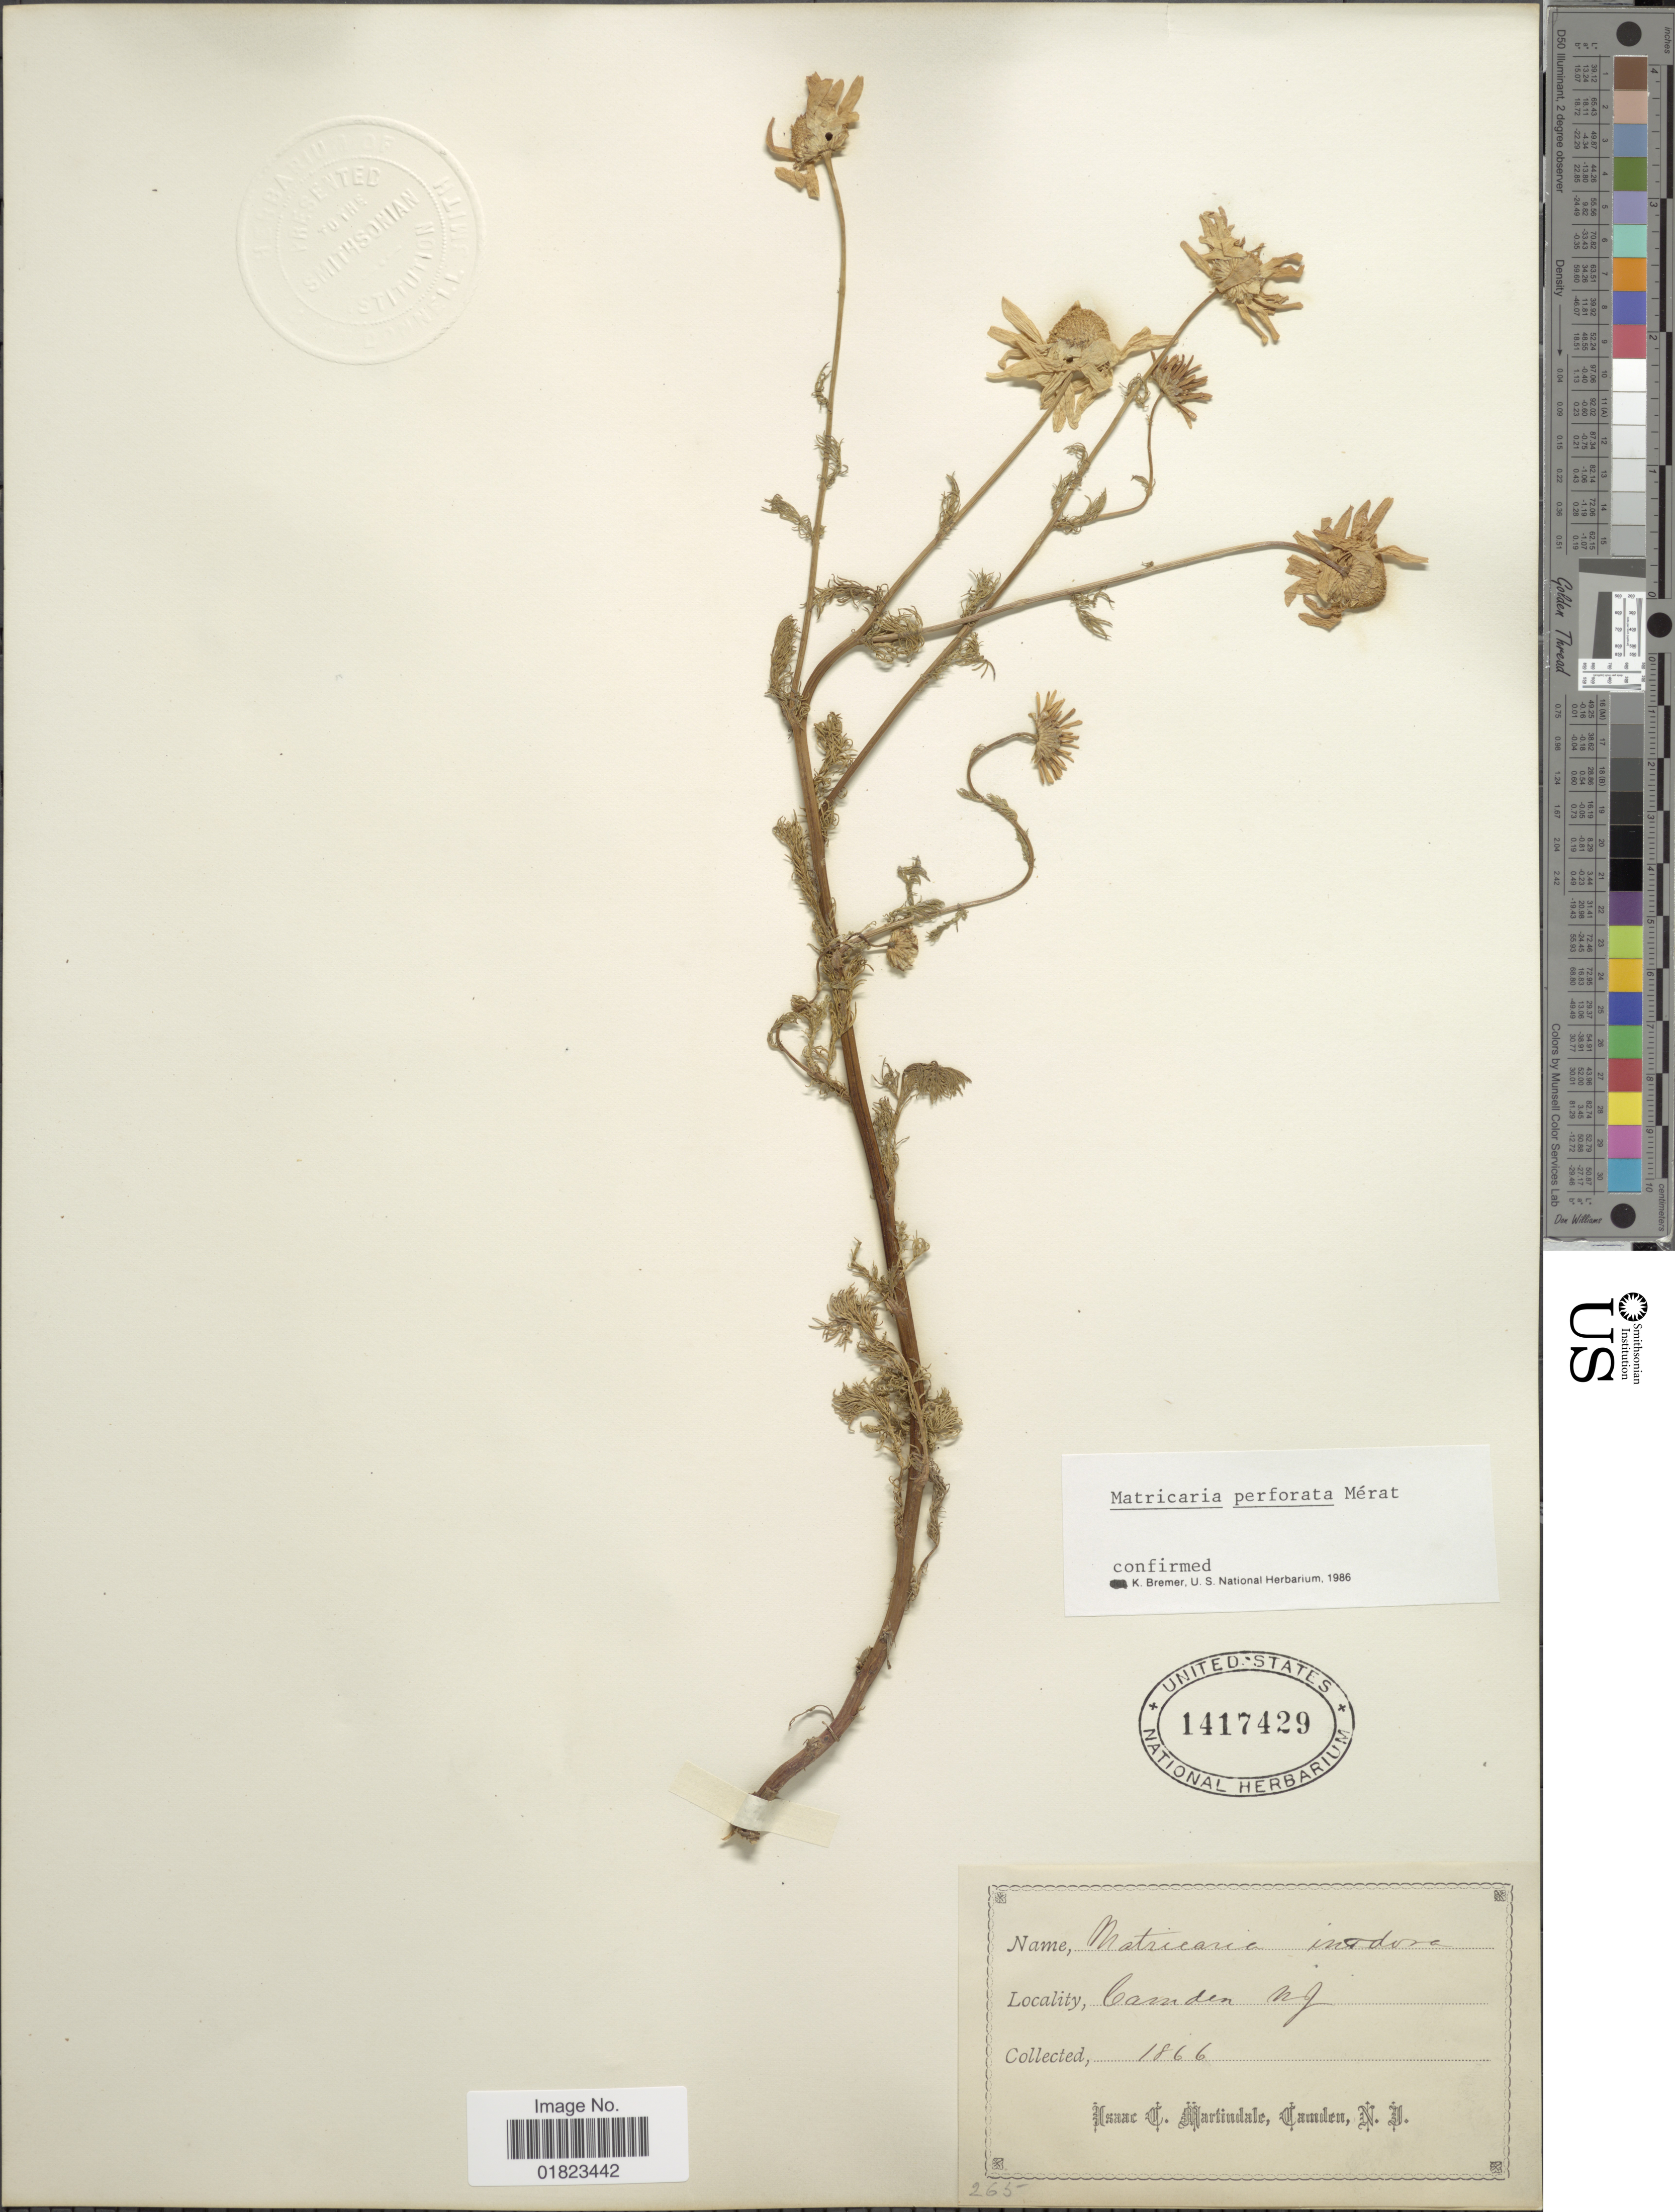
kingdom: Plantae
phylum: Tracheophyta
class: Magnoliopsida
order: Asterales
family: Asteraceae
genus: Tripleurospermum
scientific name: Tripleurospermum perforatum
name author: (Mérat) Laínz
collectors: I. C. Martindale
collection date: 1866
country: United States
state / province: New Jersey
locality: Camden, N. J,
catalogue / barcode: US 1417429